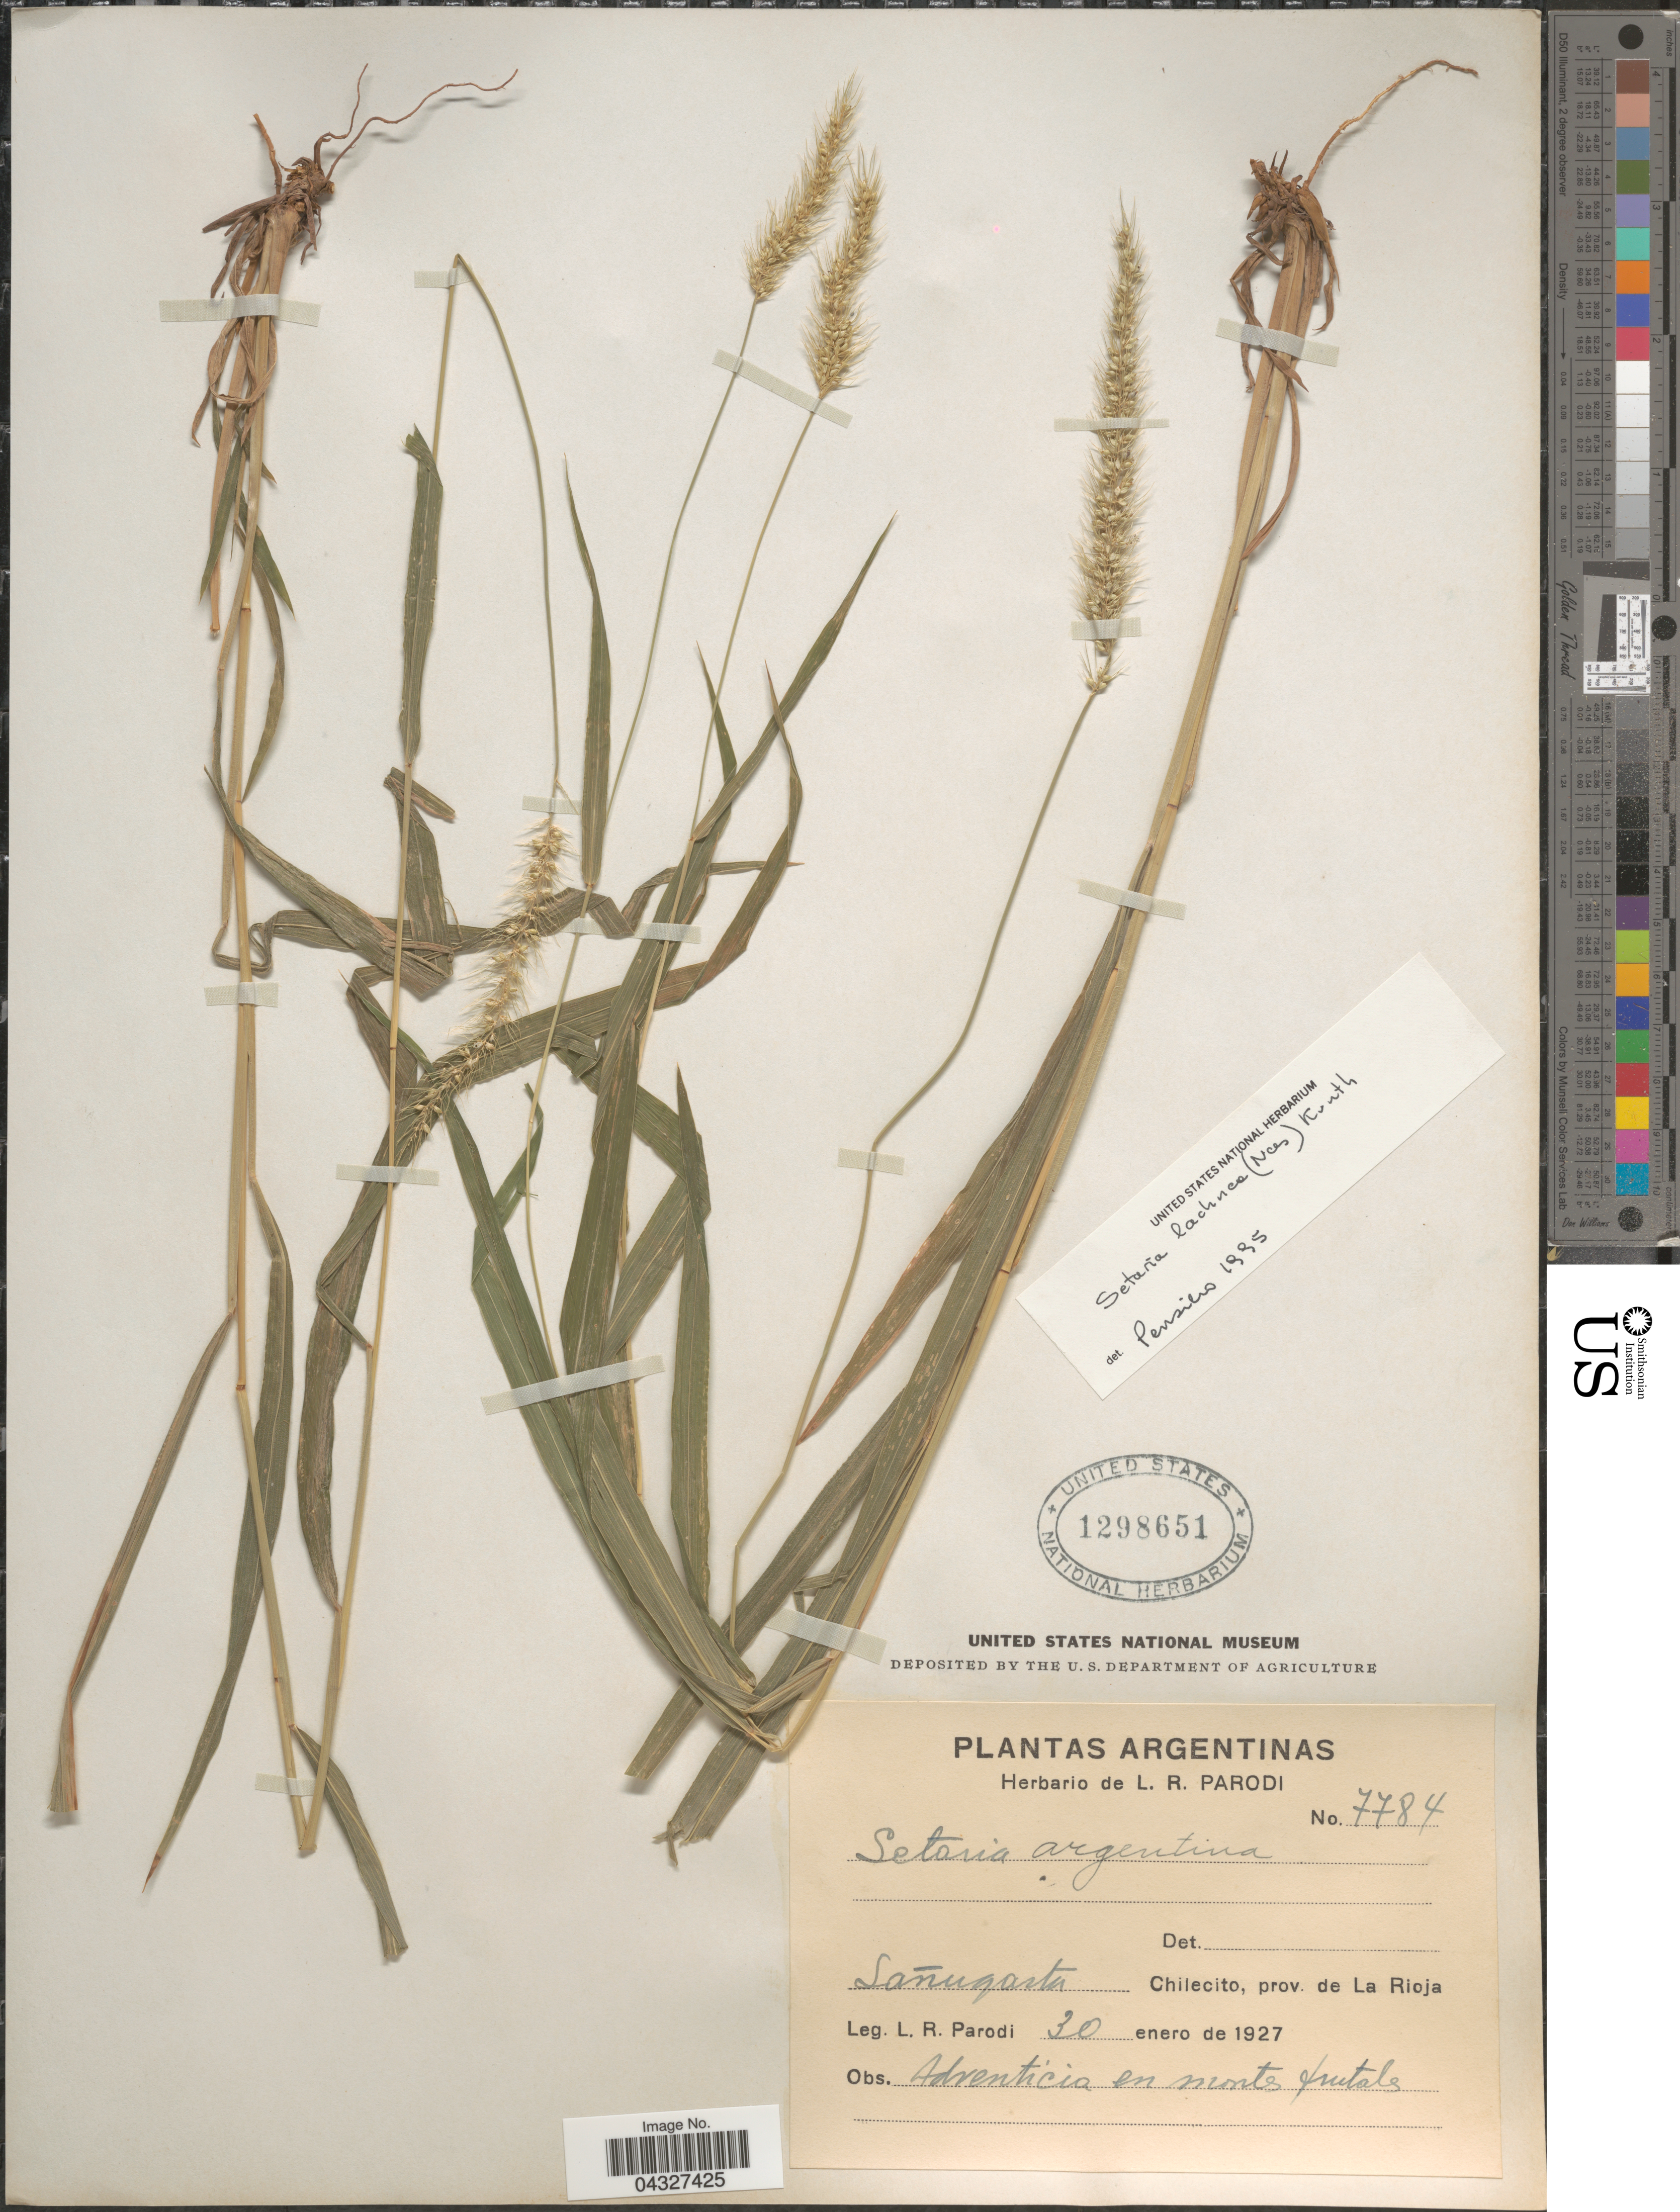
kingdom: Plantae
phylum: Tracheophyta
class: Liliopsida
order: Poales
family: Poaceae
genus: Setaria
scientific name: Setaria lachnea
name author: (Nees) Kunth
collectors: L. R. Parodi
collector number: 7784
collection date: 1927-01-30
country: Argentina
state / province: La Rioja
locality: Sañugarta. Chilecito, prov. de La Rioja.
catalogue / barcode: US 1298651